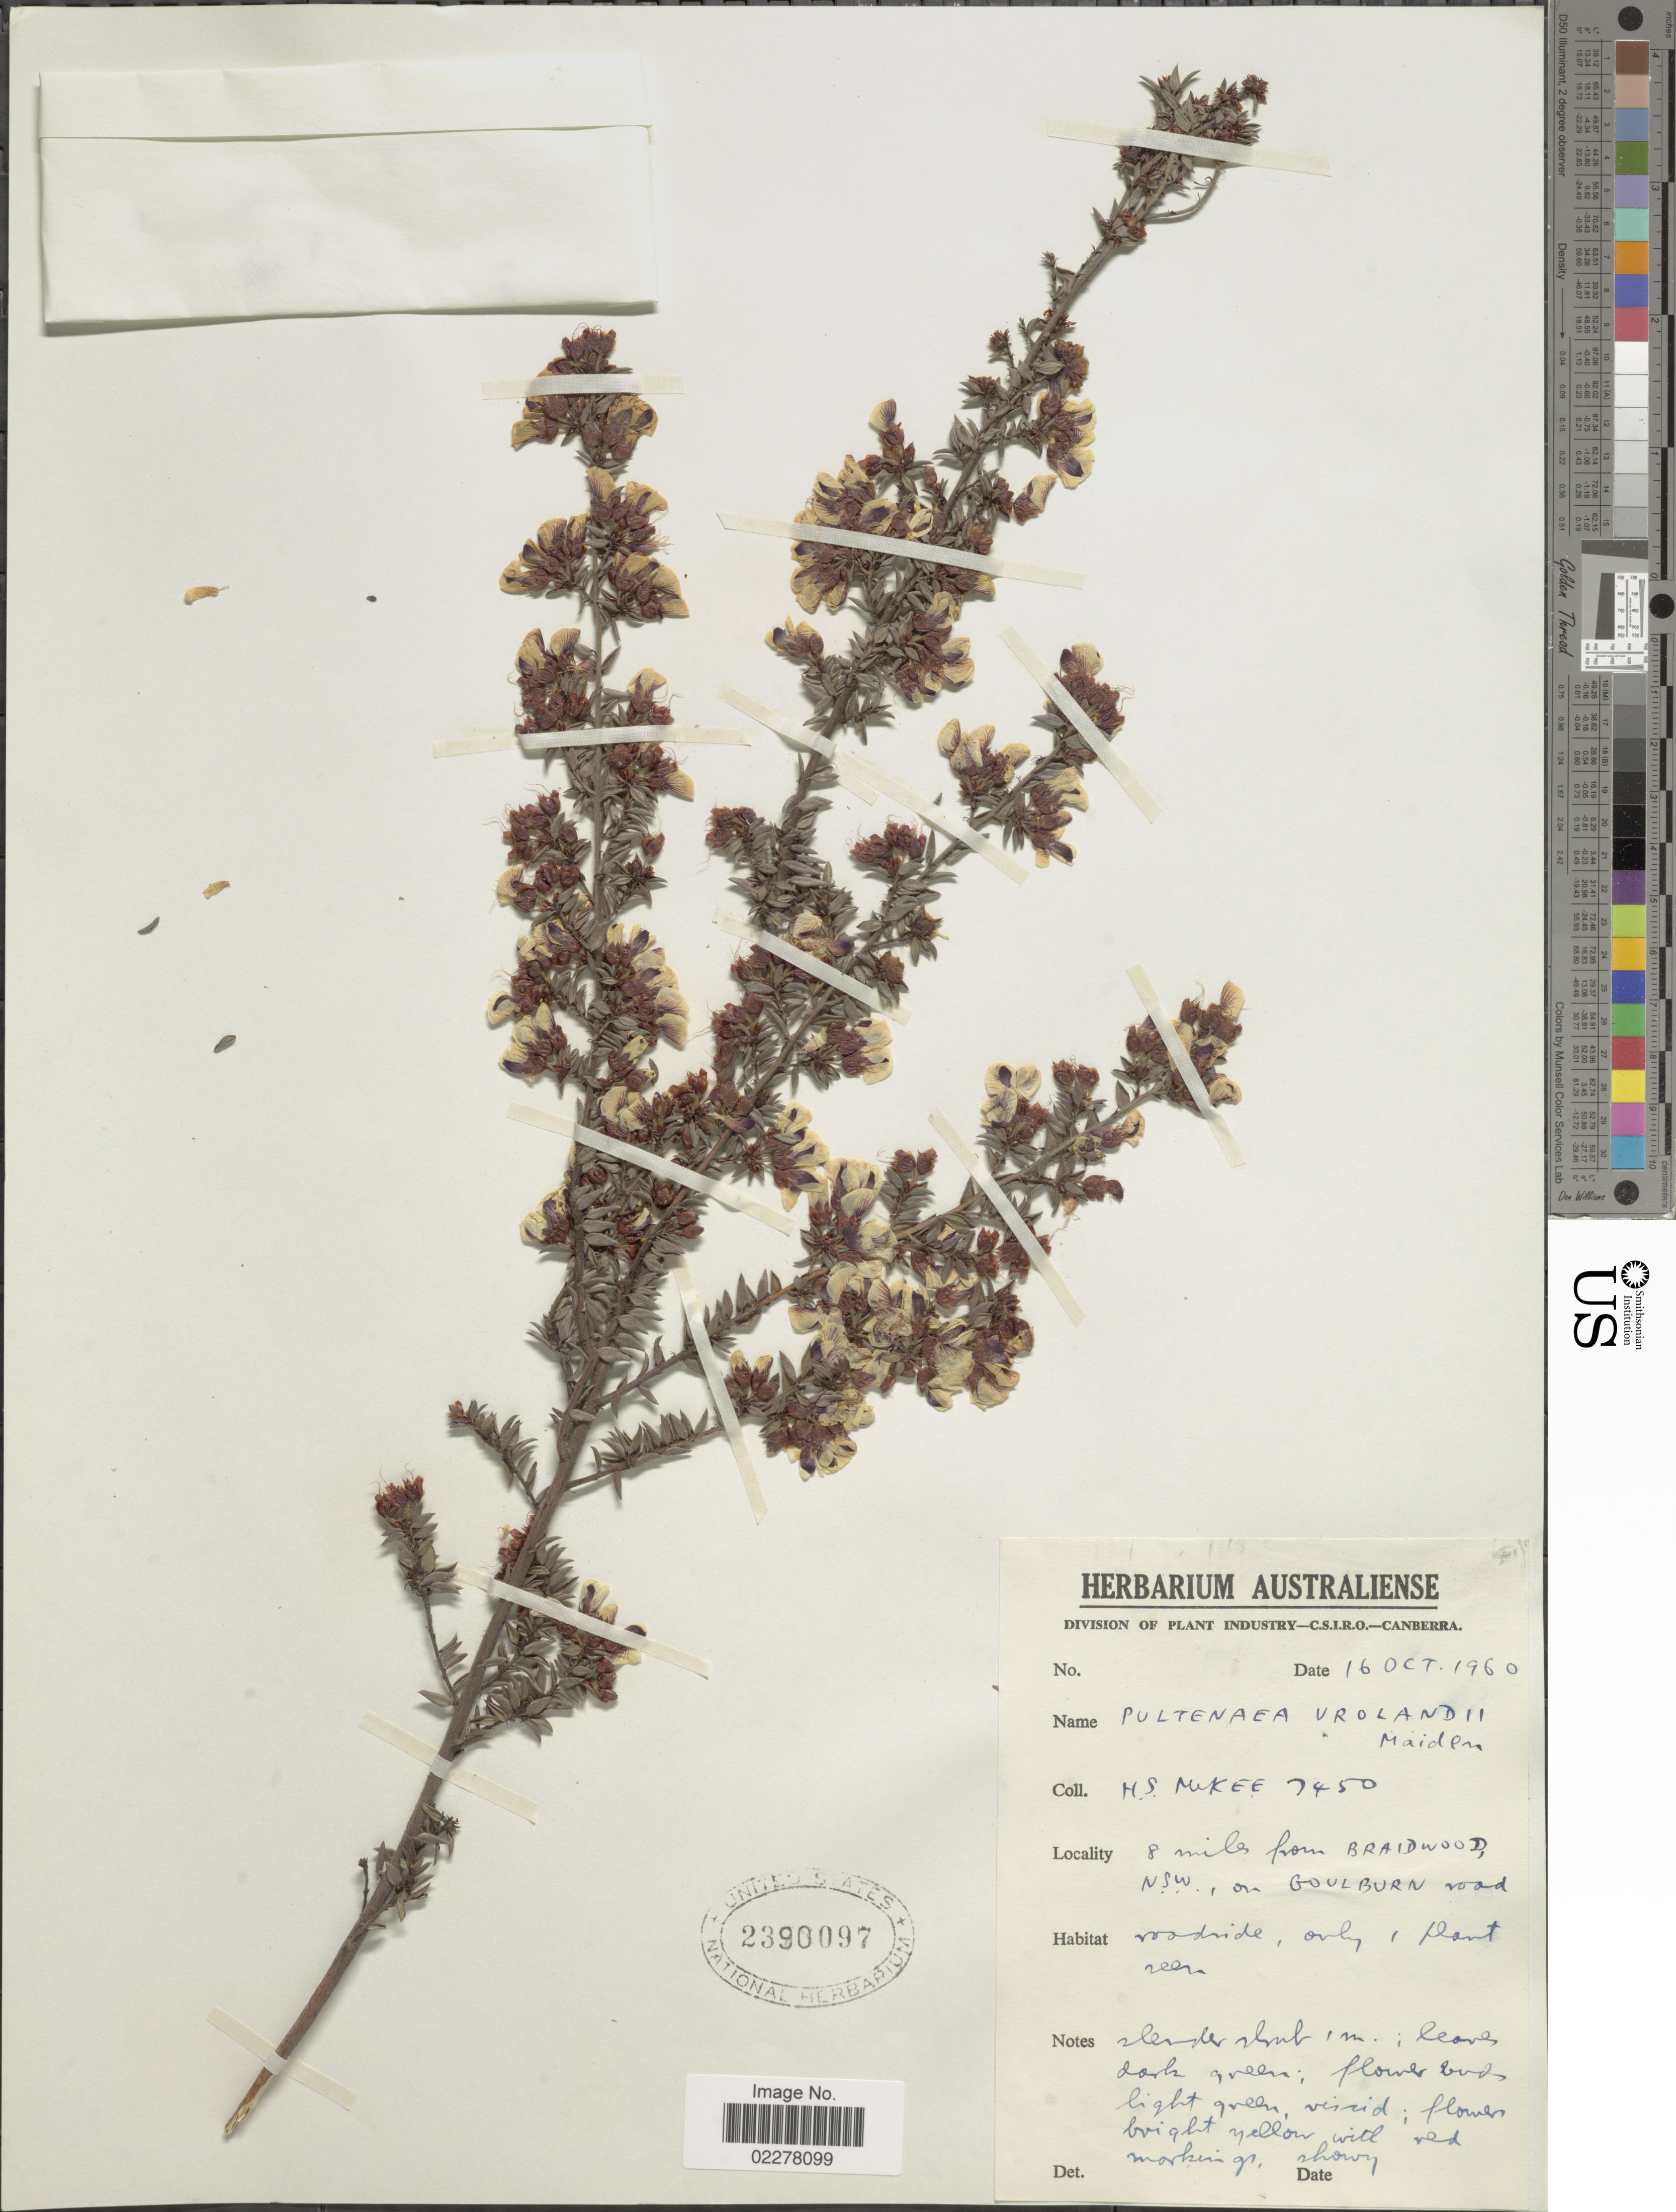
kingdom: Plantae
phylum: Tracheophyta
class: Magnoliopsida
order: Fabales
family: Fabaceae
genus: Pultenaea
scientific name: Pultenaea vrolandii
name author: Maiden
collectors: H. S. McKee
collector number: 7450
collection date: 1960-10-16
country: Australia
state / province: New South Wales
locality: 8 miles from Braiswood, N.S.W., on Goulburn road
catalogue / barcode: US 2390097